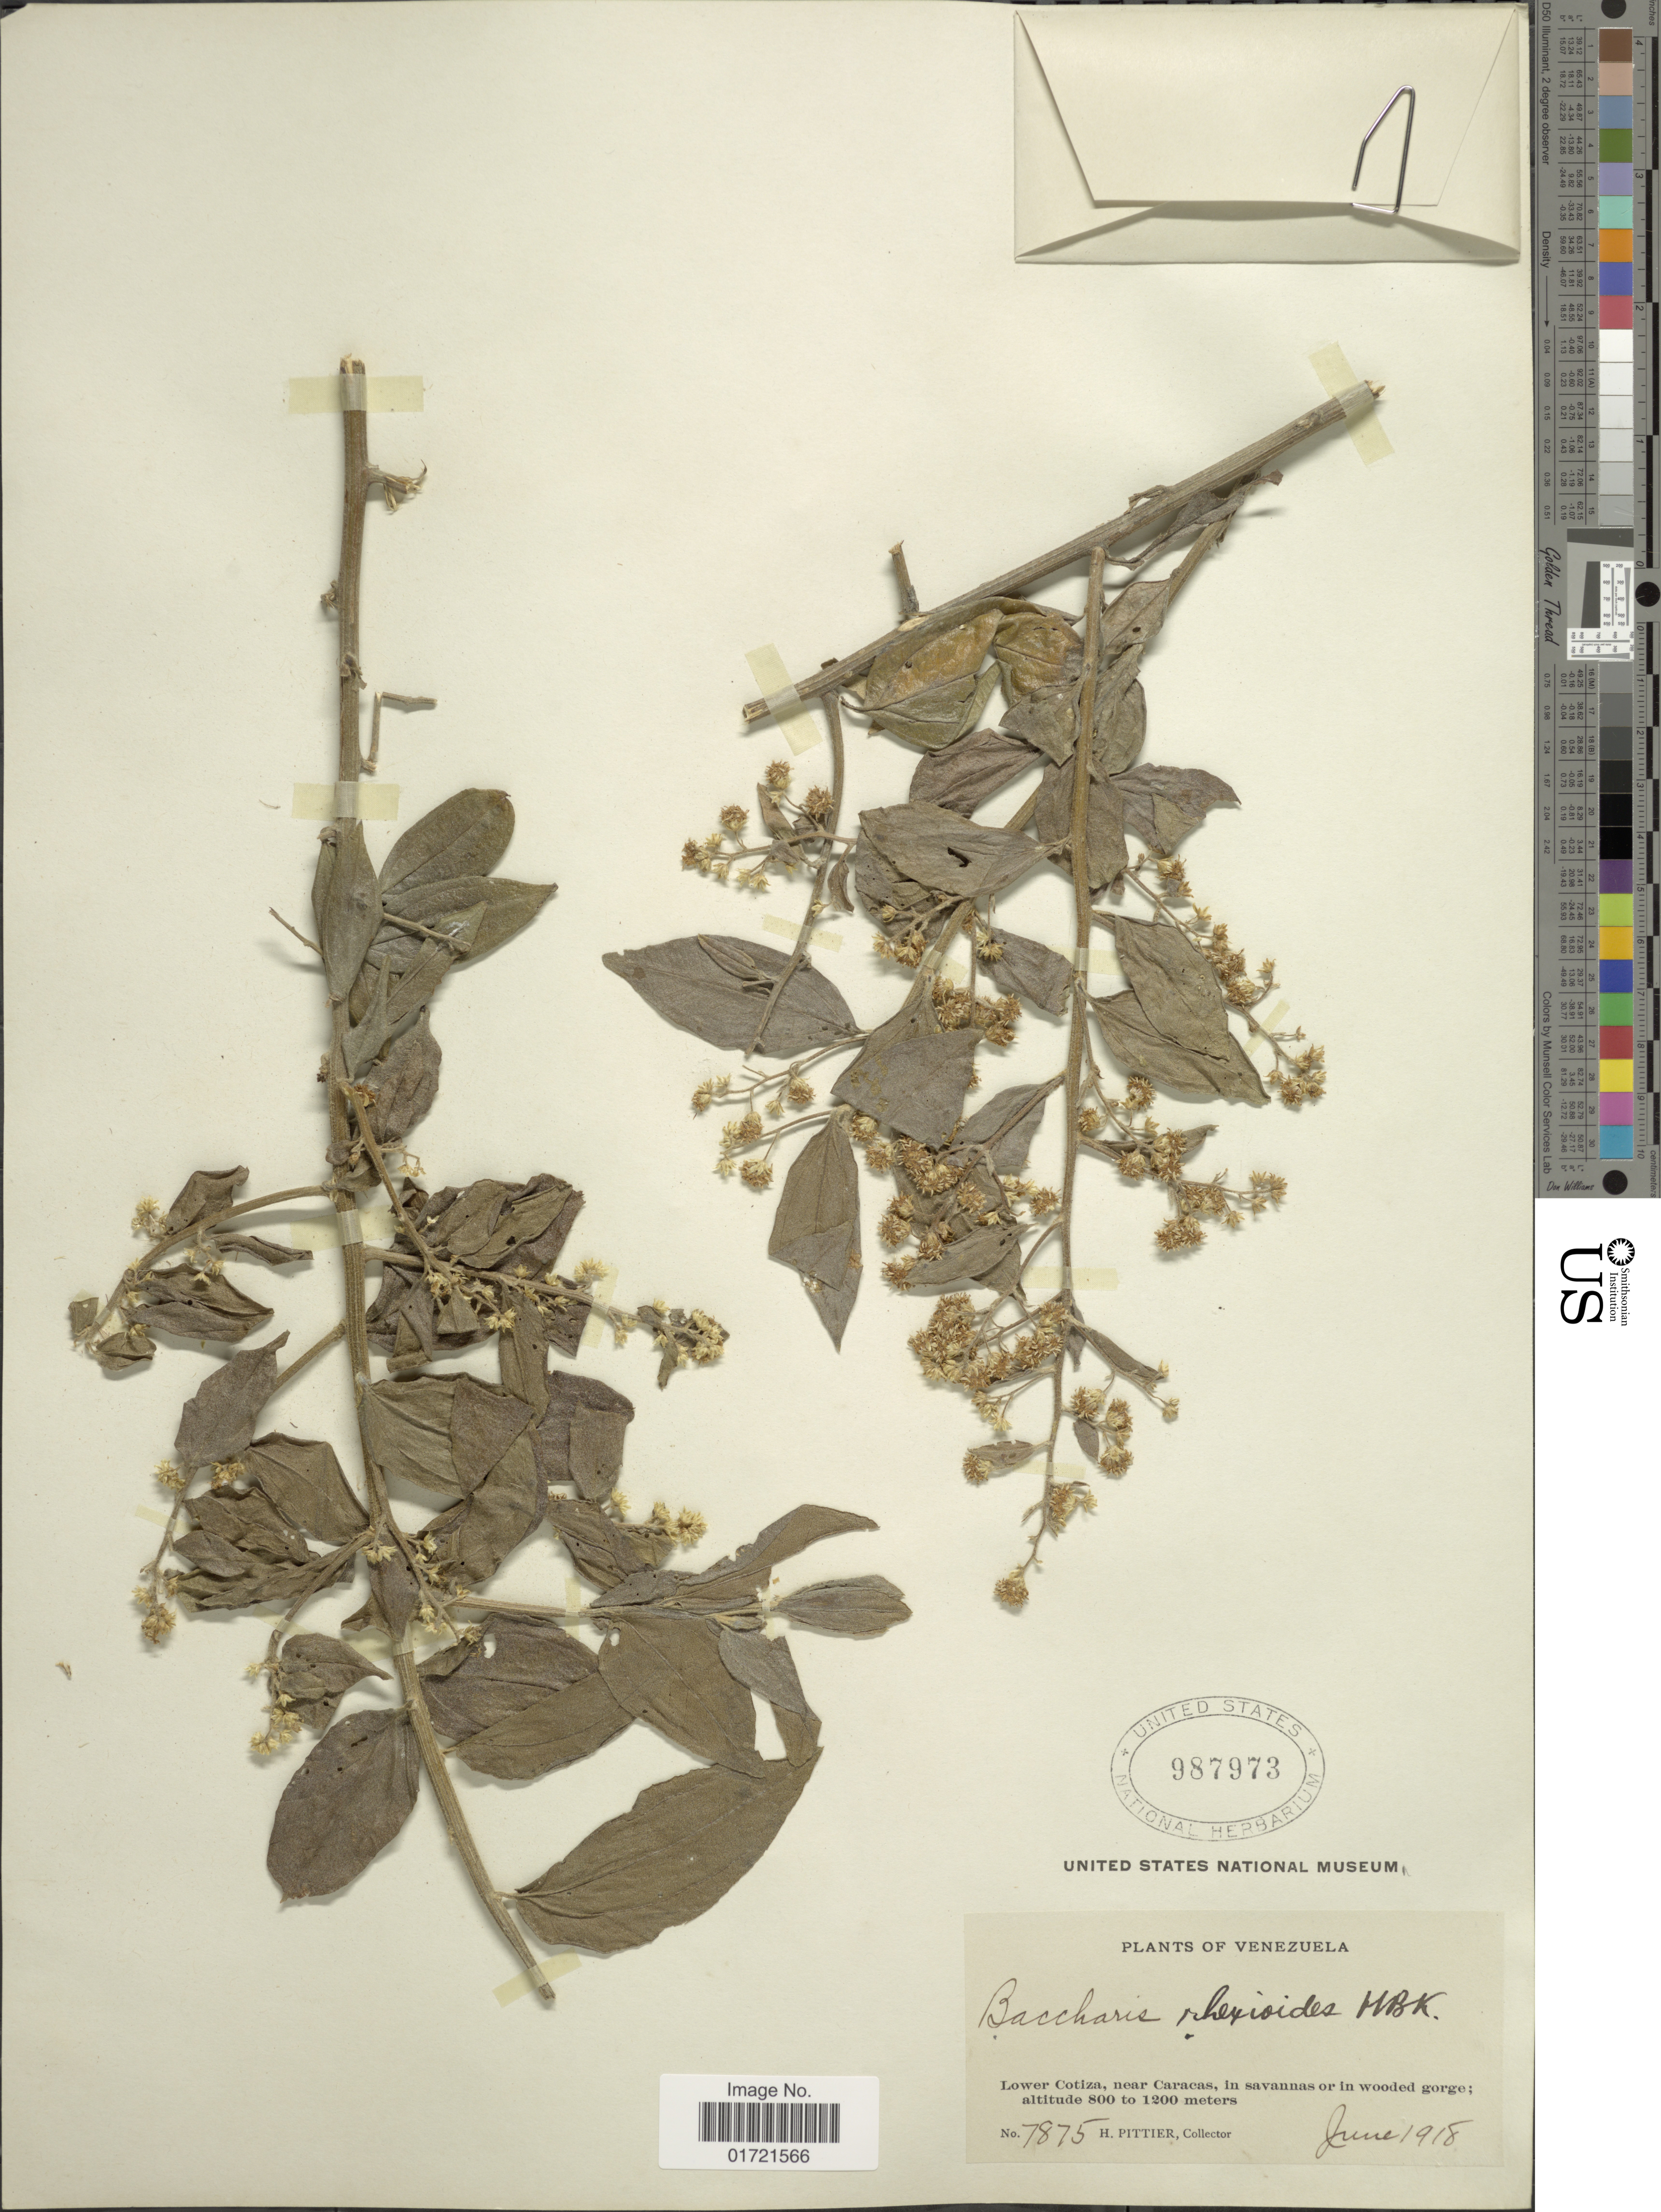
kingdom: Plantae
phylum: Tracheophyta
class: Magnoliopsida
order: Asterales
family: Asteraceae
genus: Baccharis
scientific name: Baccharis trinervis var. rhexioides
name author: (Kunth) Baker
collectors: H. F. Pittier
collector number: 7875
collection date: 1918-06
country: Venezuela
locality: Lower Cotiza, near Caracas, in savannas or in wooded gorge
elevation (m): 800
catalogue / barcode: US 987973